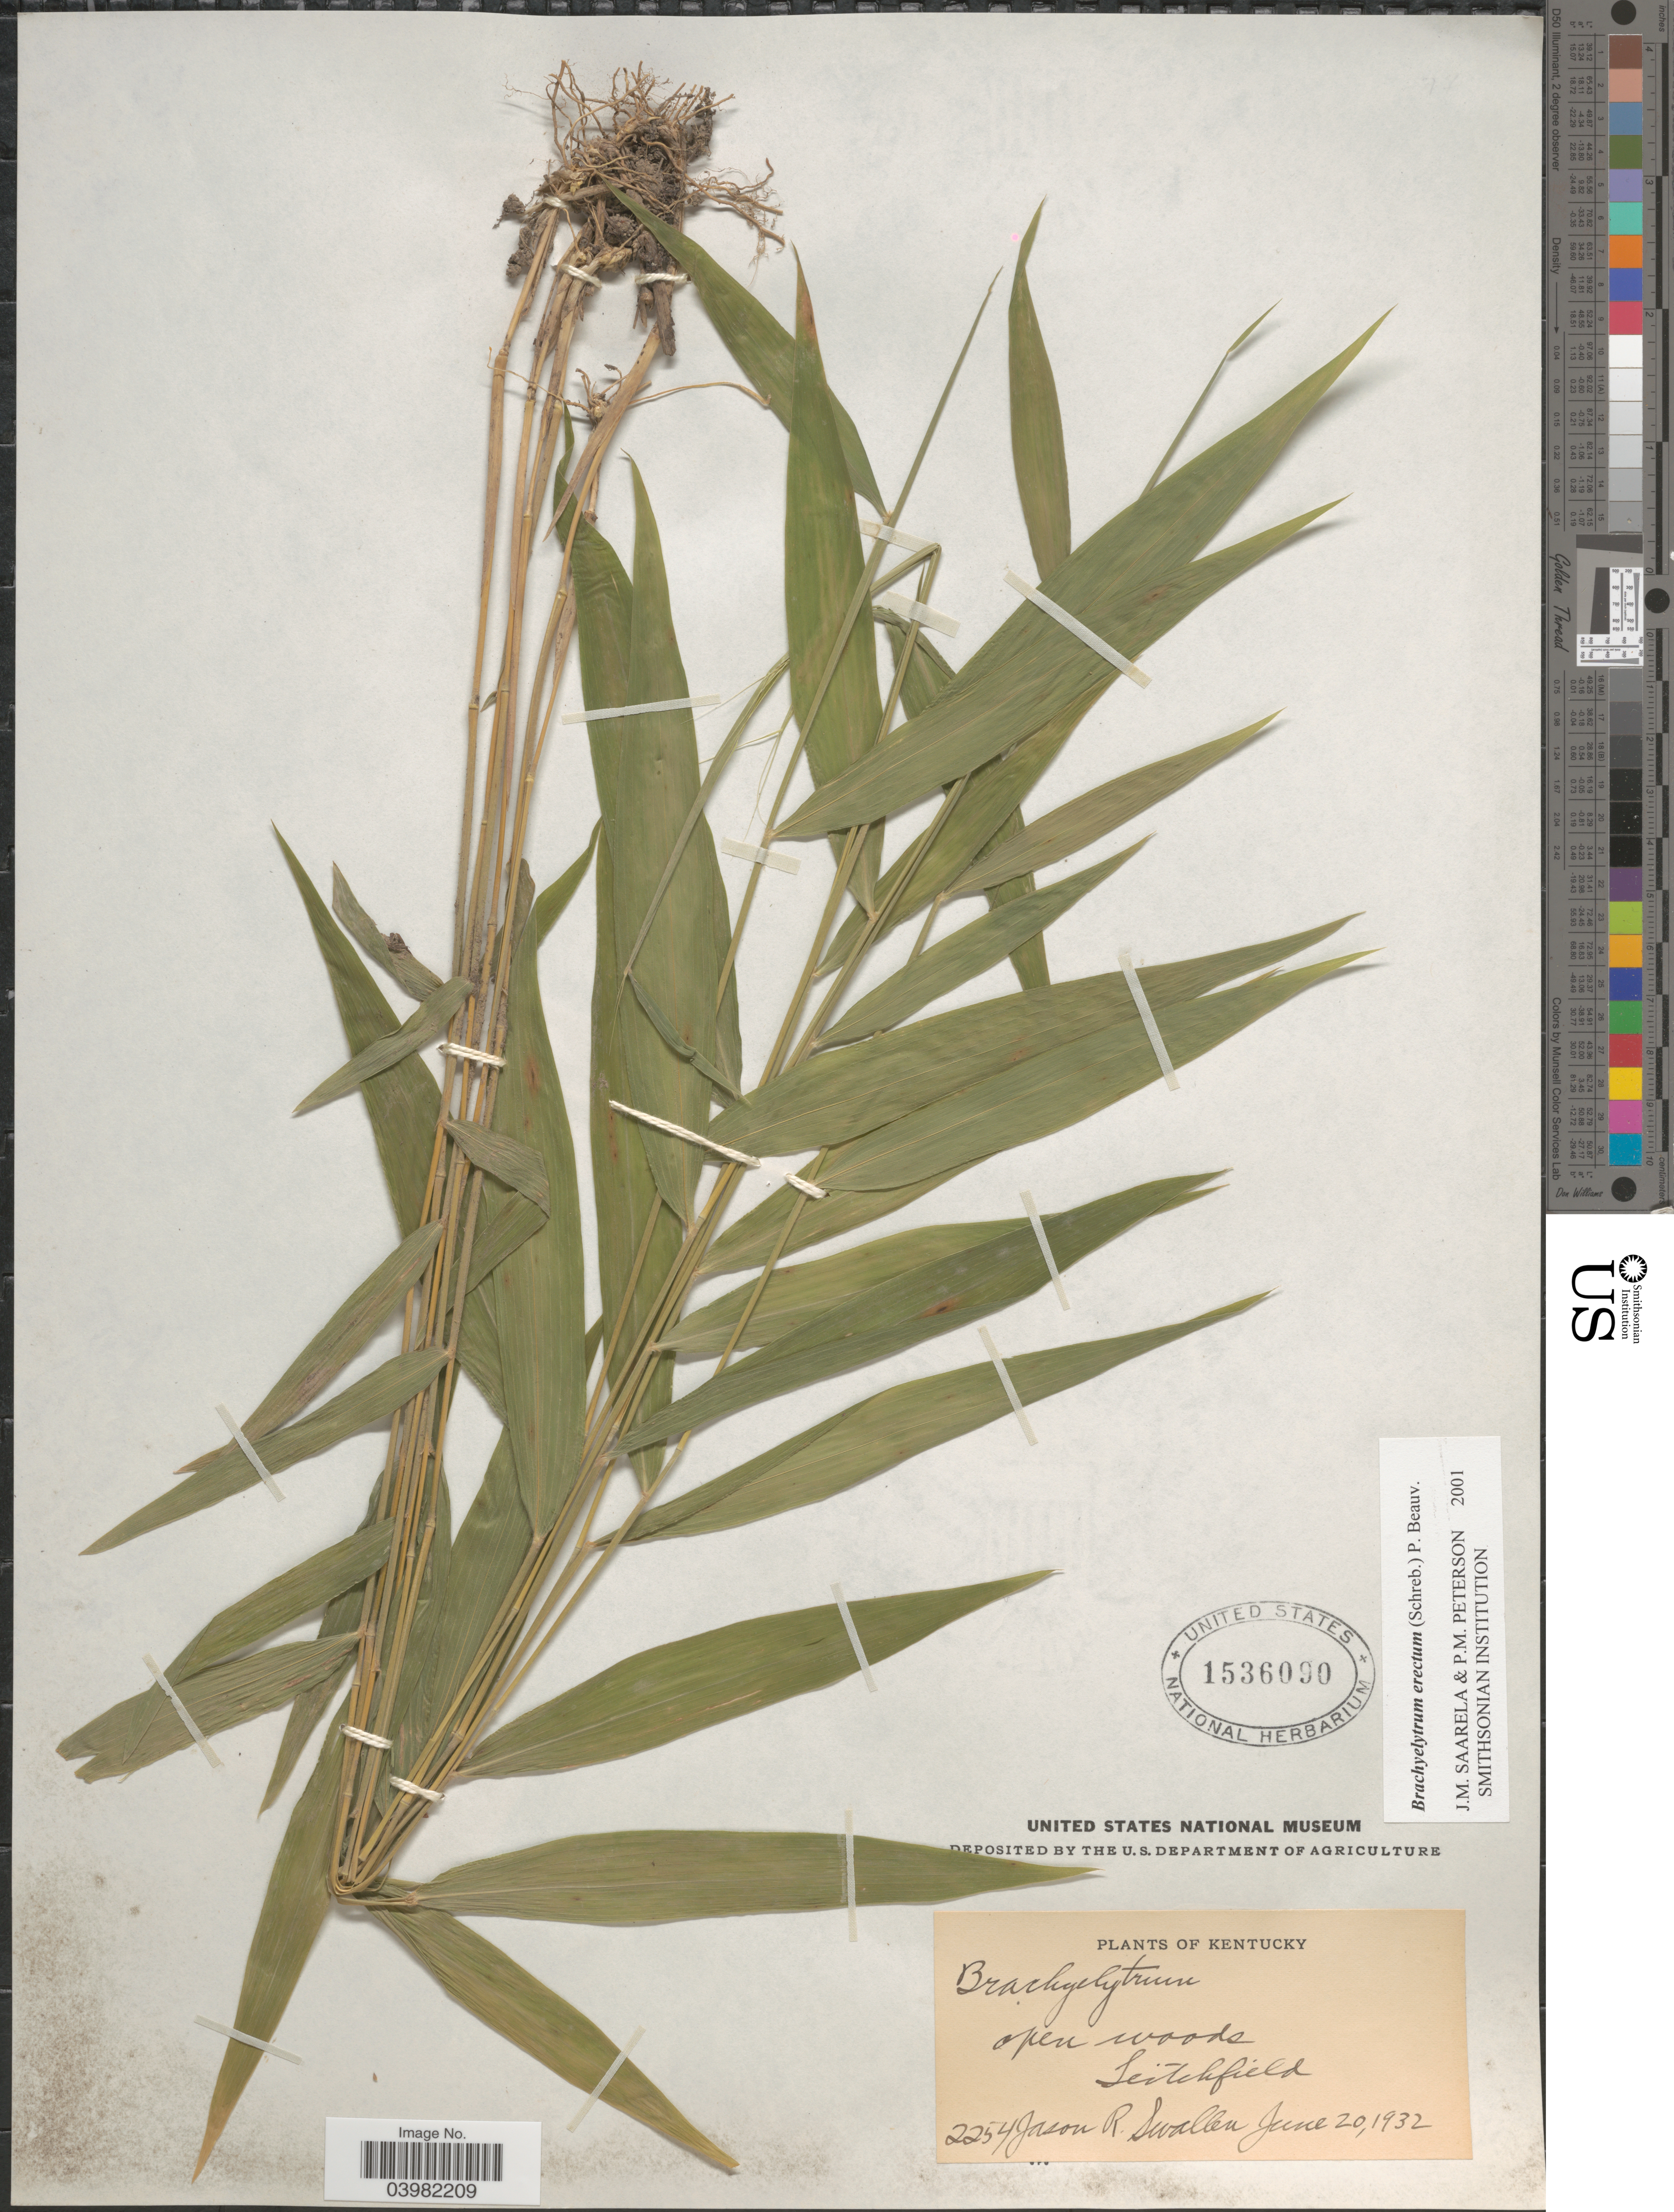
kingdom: Plantae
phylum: Tracheophyta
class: Liliopsida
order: Poales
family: Poaceae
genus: Brachyelytrum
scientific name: Brachyelytrum erectum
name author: (Schreb.) P. Beauv.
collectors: J. R. Swallen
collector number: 2254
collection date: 1932-06-20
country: United States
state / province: Kentucky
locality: Leitchfield.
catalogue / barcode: US 1536090